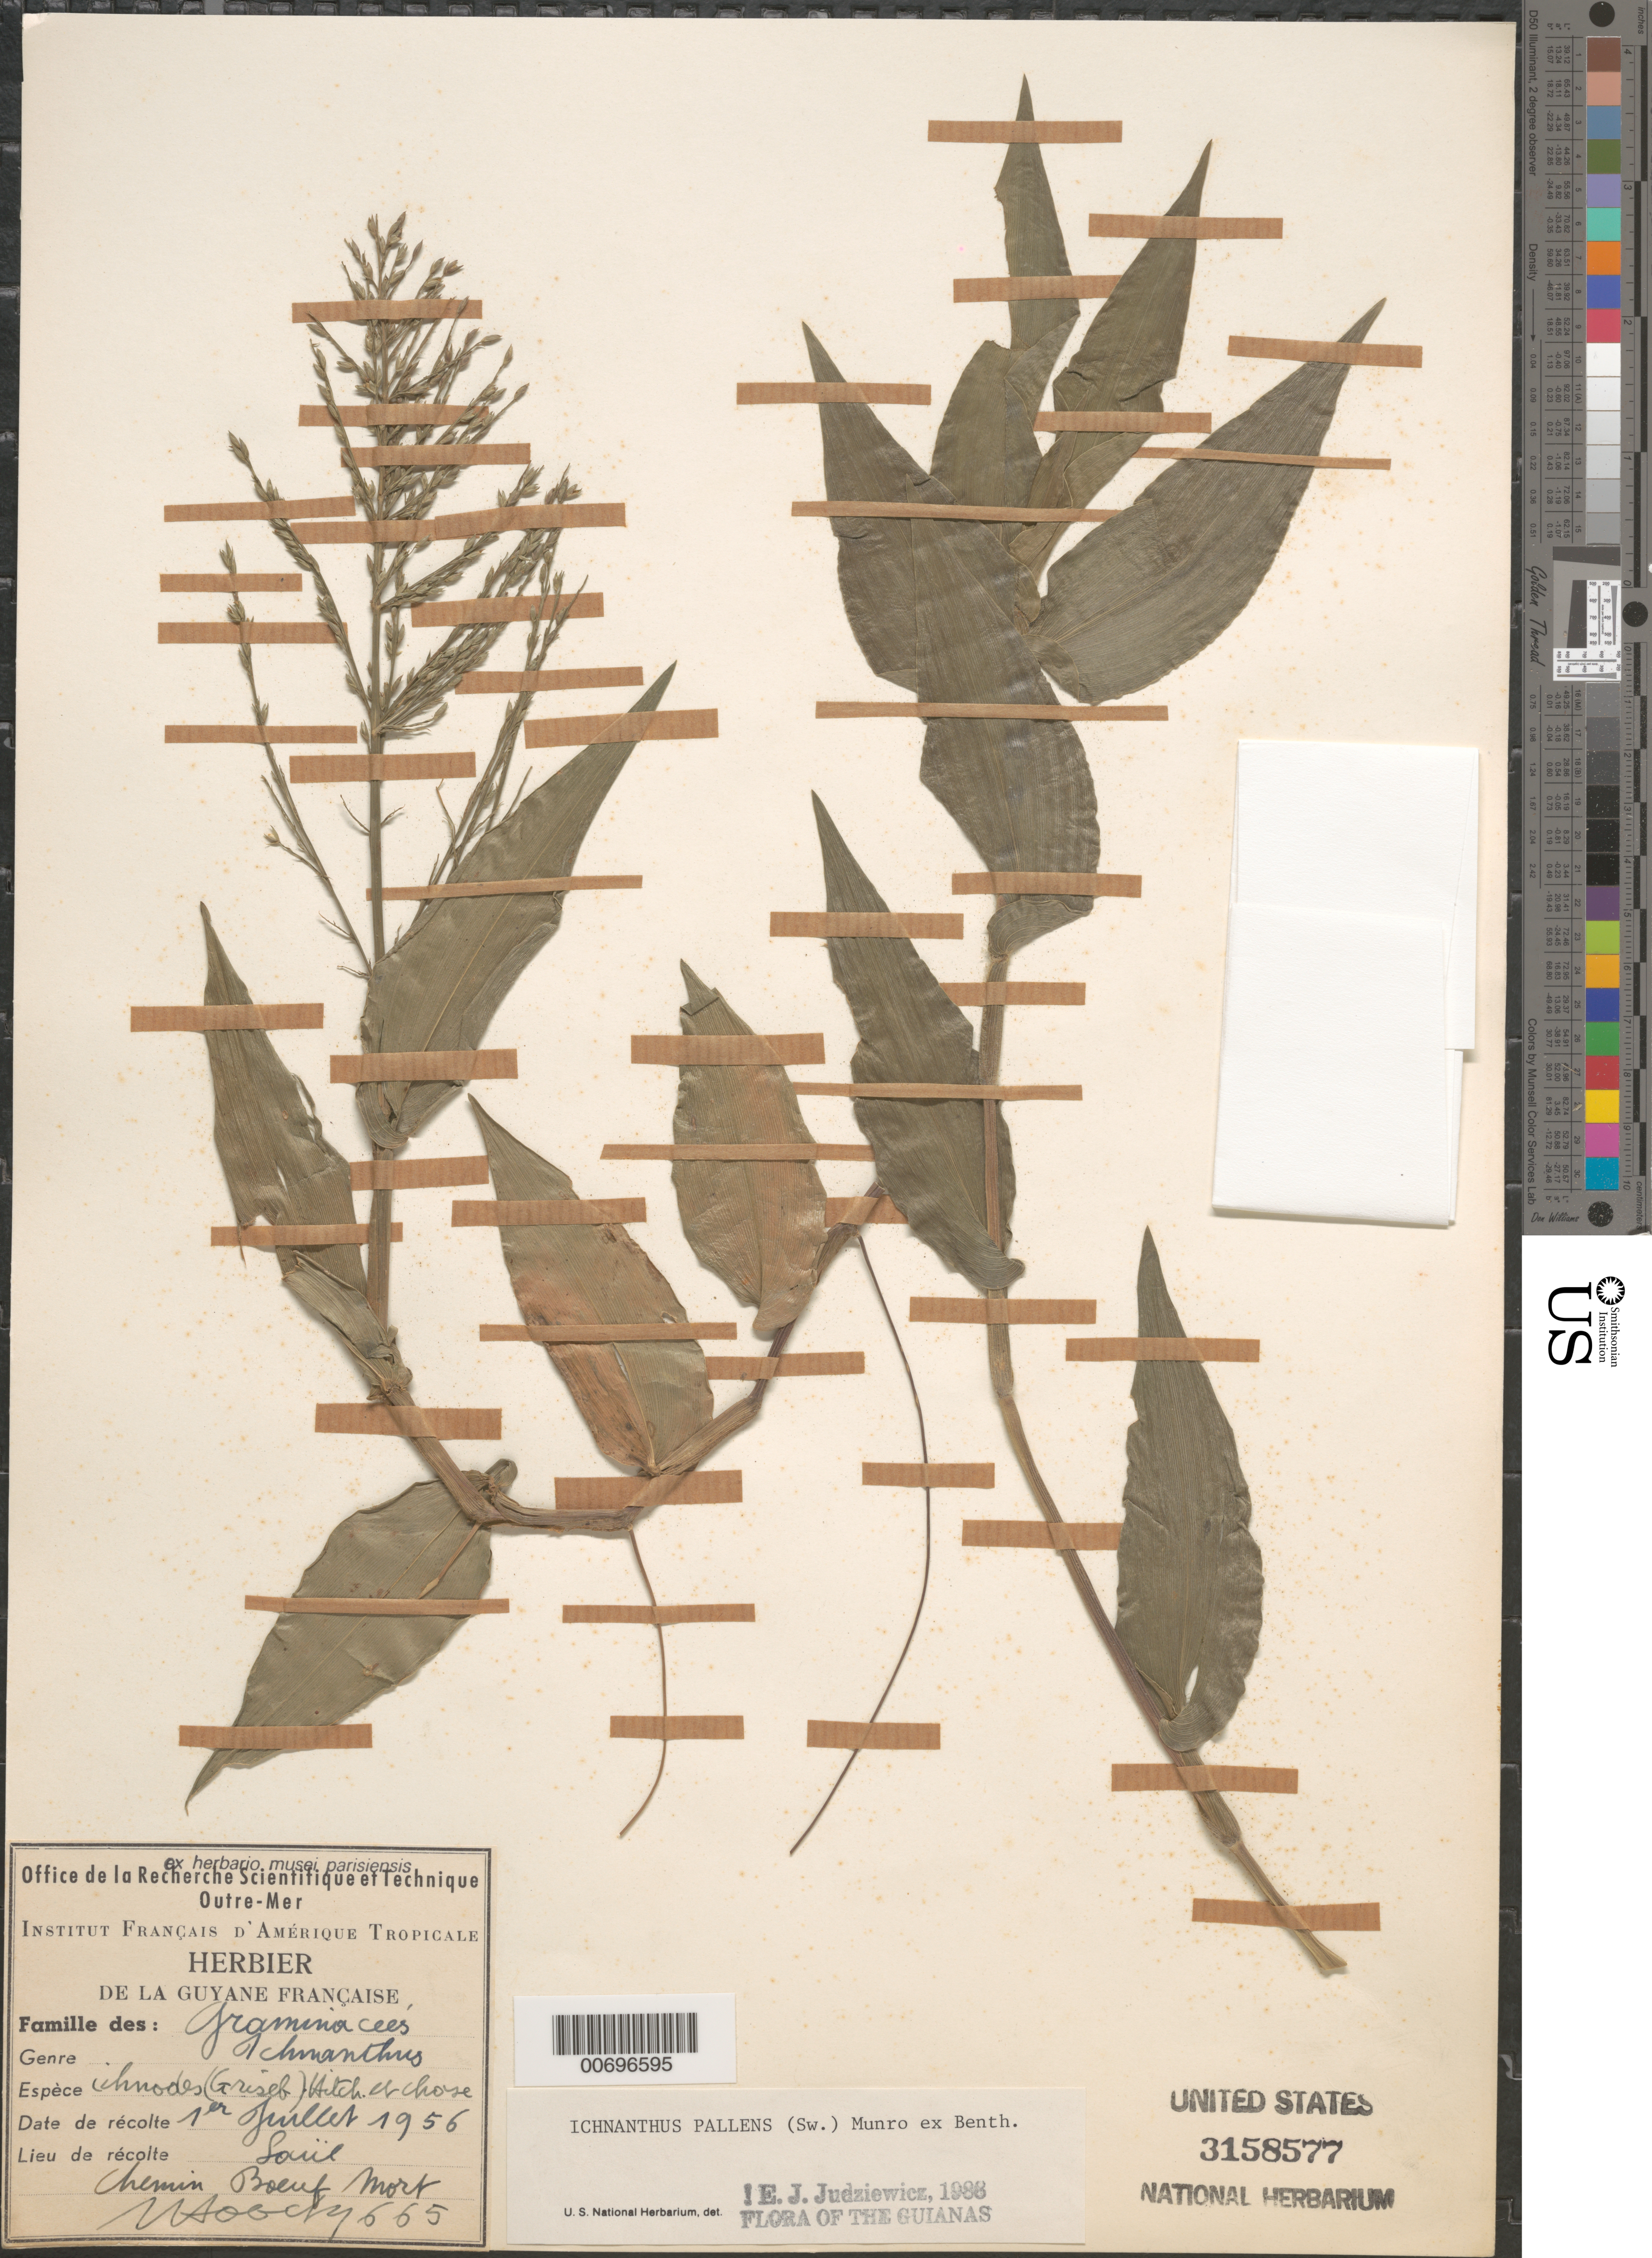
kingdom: Plantae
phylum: Tracheophyta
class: Liliopsida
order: Poales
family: Poaceae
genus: Ichnanthus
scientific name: Ichnanthus pallens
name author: (Sw.) Munro ex Benth.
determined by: Judziewicz, E. J.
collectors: J. Hoock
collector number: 665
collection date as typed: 1-Jul-56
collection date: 1956-07-01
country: French Guiana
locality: Saül, Chemin Boeuf Mort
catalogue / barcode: US 3158577